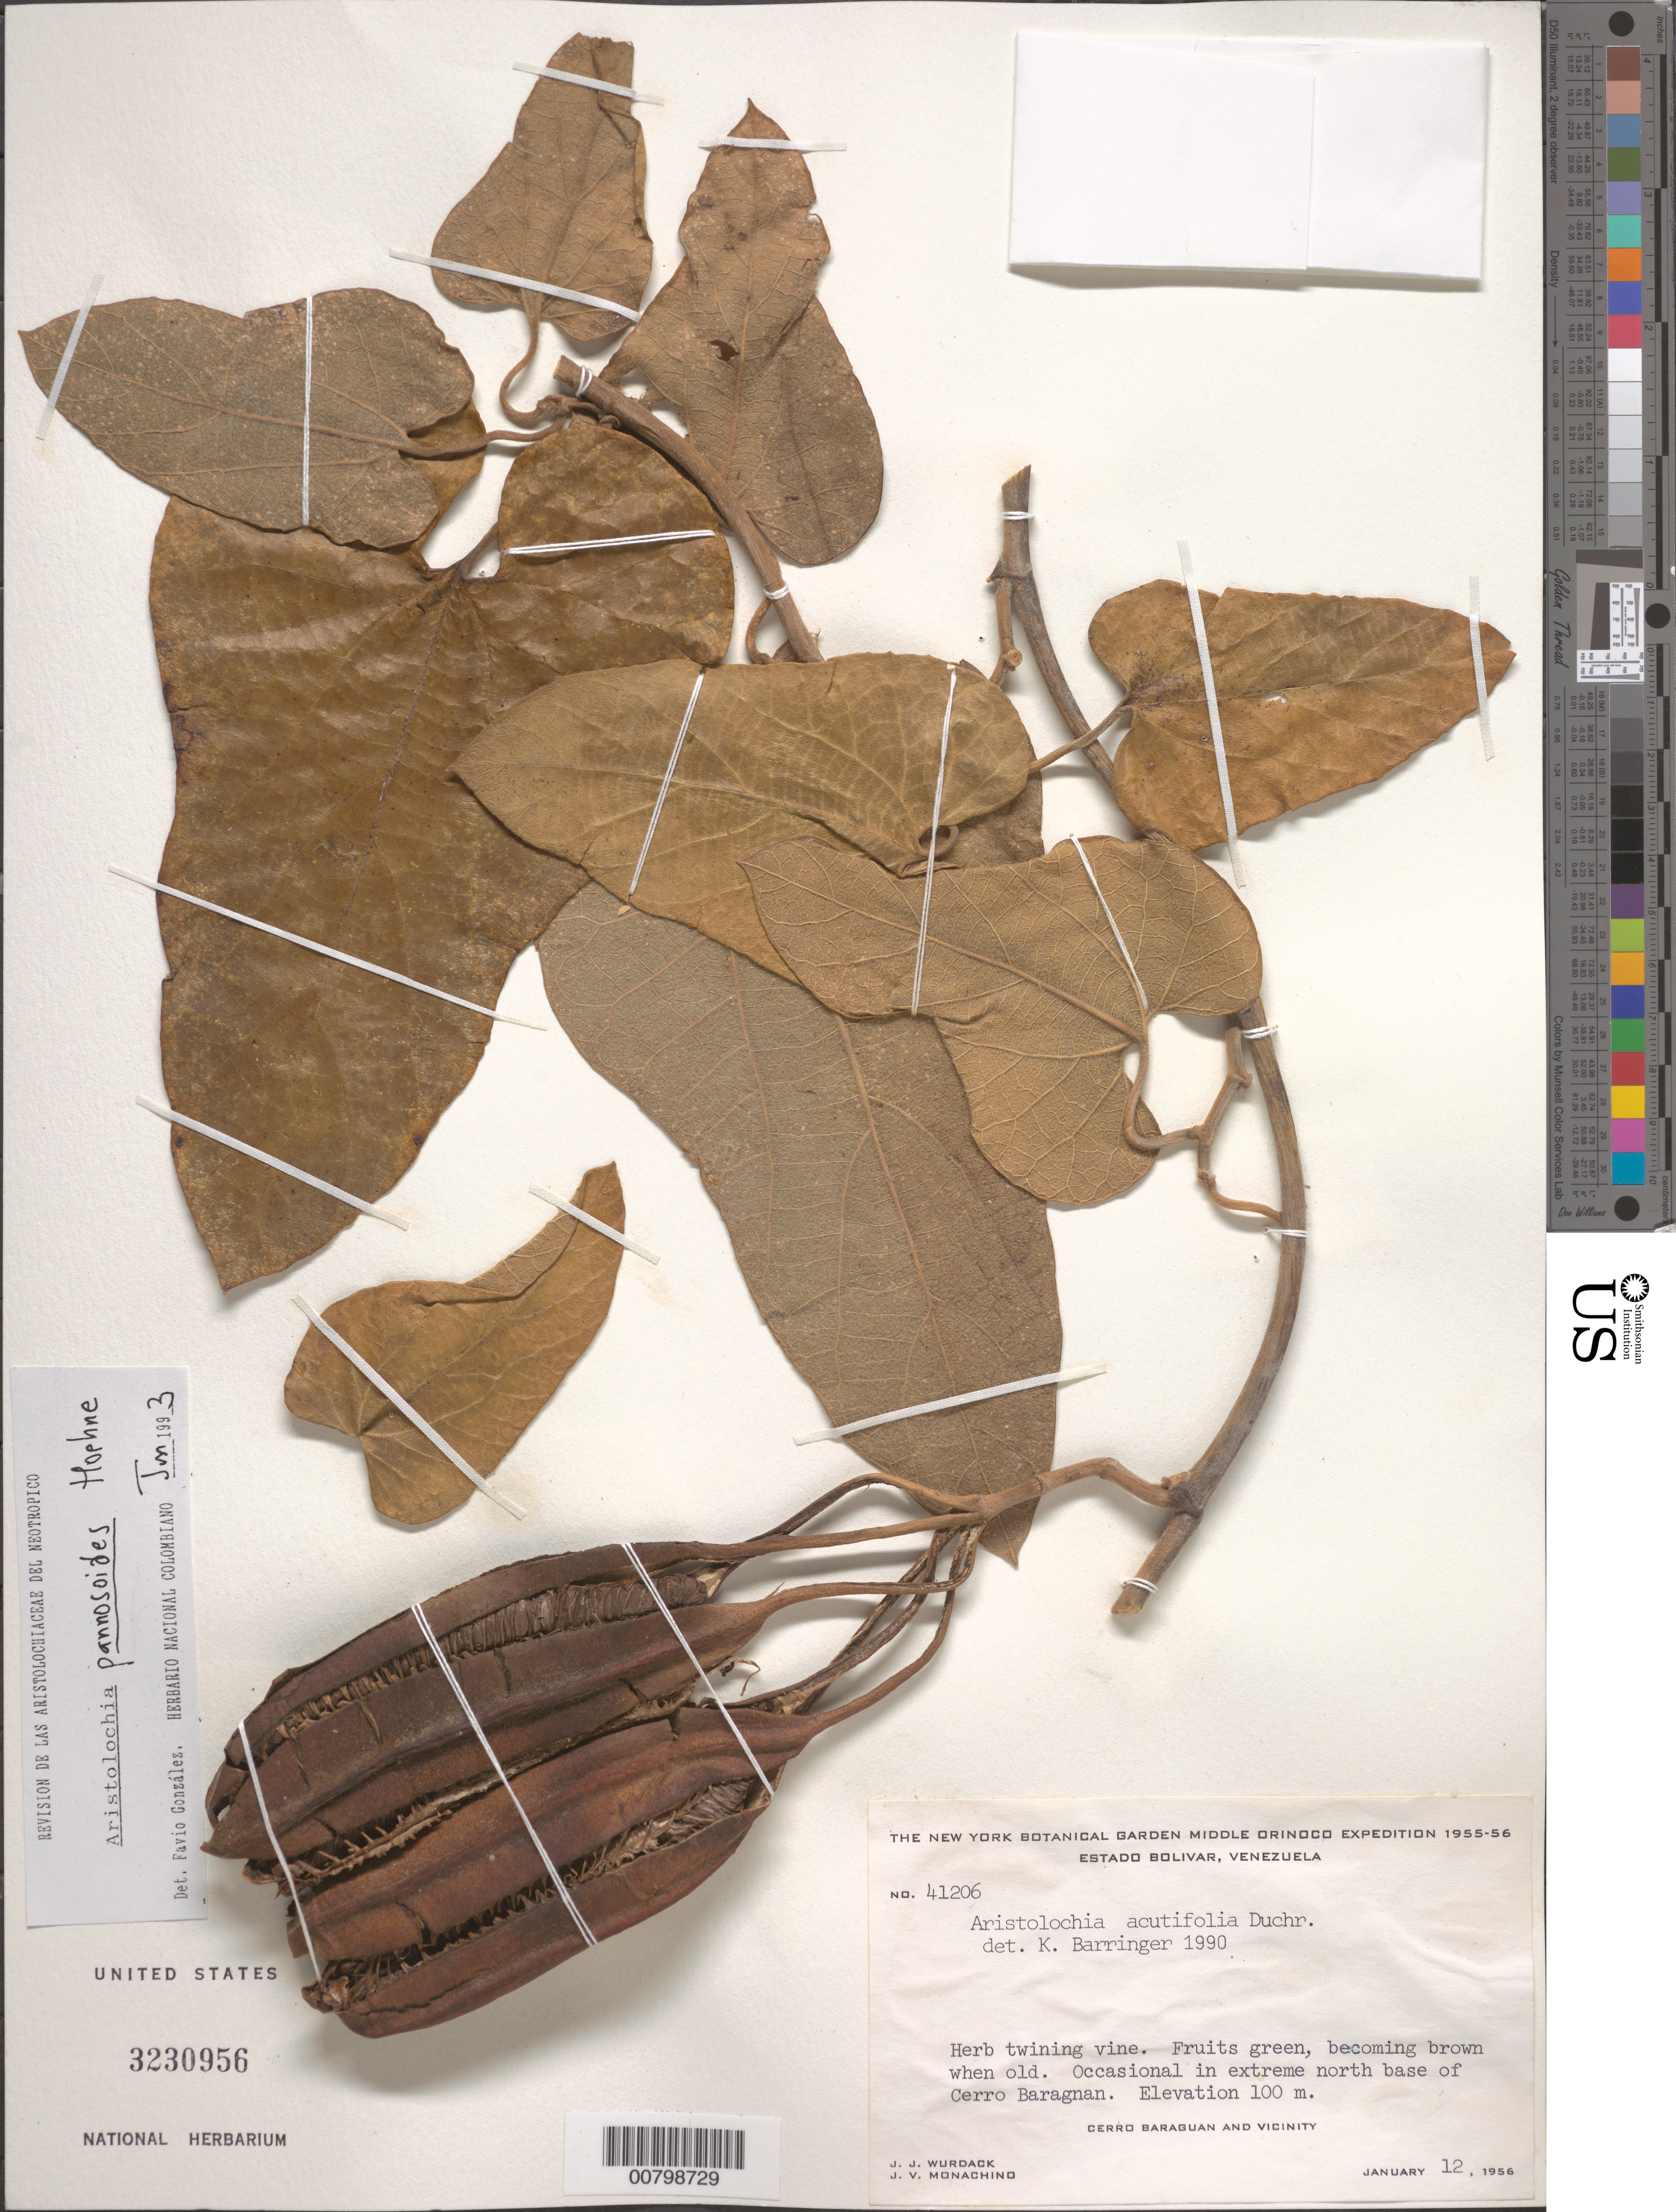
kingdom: Plantae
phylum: Tracheophyta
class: Magnoliopsida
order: Piperales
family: Aristolochiaceae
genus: Aristolochia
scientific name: Aristolochia pannosoides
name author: Hoehne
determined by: González, F.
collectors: J. J. Wurdack & J. V. Monachino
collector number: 41206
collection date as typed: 12-Jan-56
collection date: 1956-01-12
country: Venezuela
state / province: Bolívar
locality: Cerro Baraguan, extreme N base and vicinity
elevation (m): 100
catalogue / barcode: US 3230956